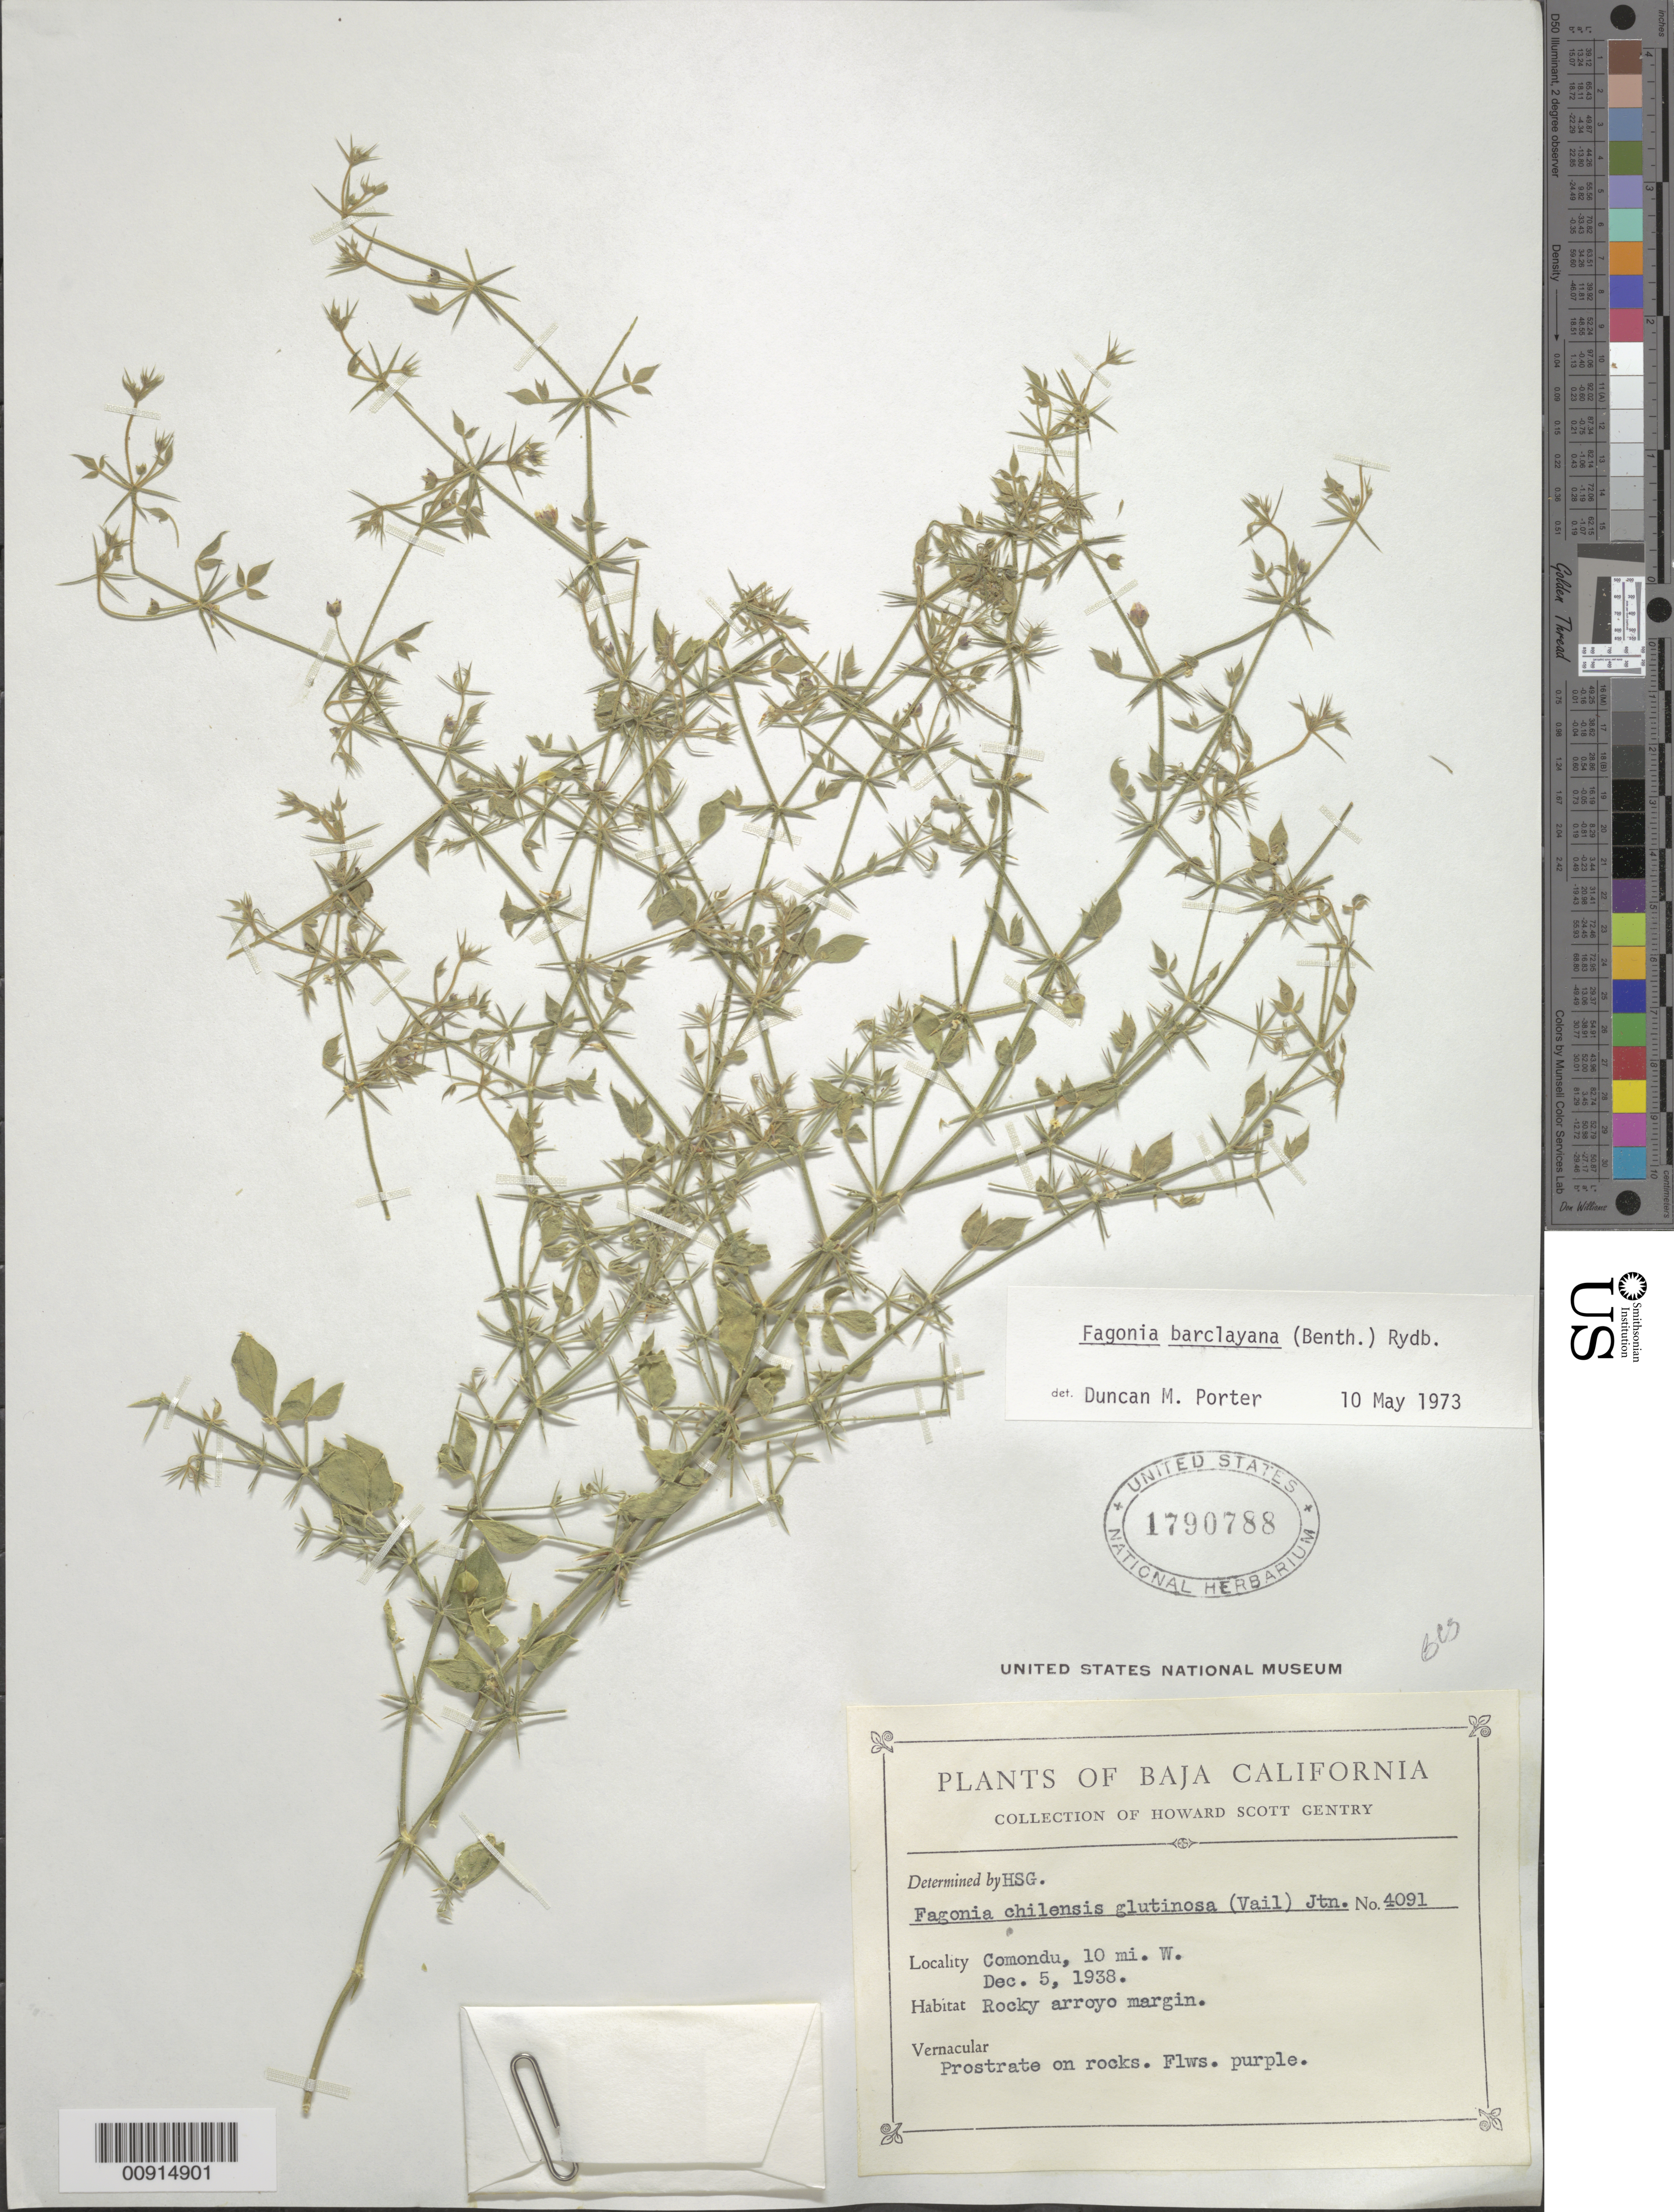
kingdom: Plantae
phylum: Tracheophyta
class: Magnoliopsida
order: Zygophyllales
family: Zygophyllaceae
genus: Fagonia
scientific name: Fagonia barclayana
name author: (Benth.) Rydb.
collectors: H. S. Gentry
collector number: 4091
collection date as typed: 05 Dec 1938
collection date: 1938-12-05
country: Mexico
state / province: Baja California Sur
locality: Comondu, 10 mi. W.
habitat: Rocky arroyo margin. Prostrate on rocks.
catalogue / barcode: US 1790788